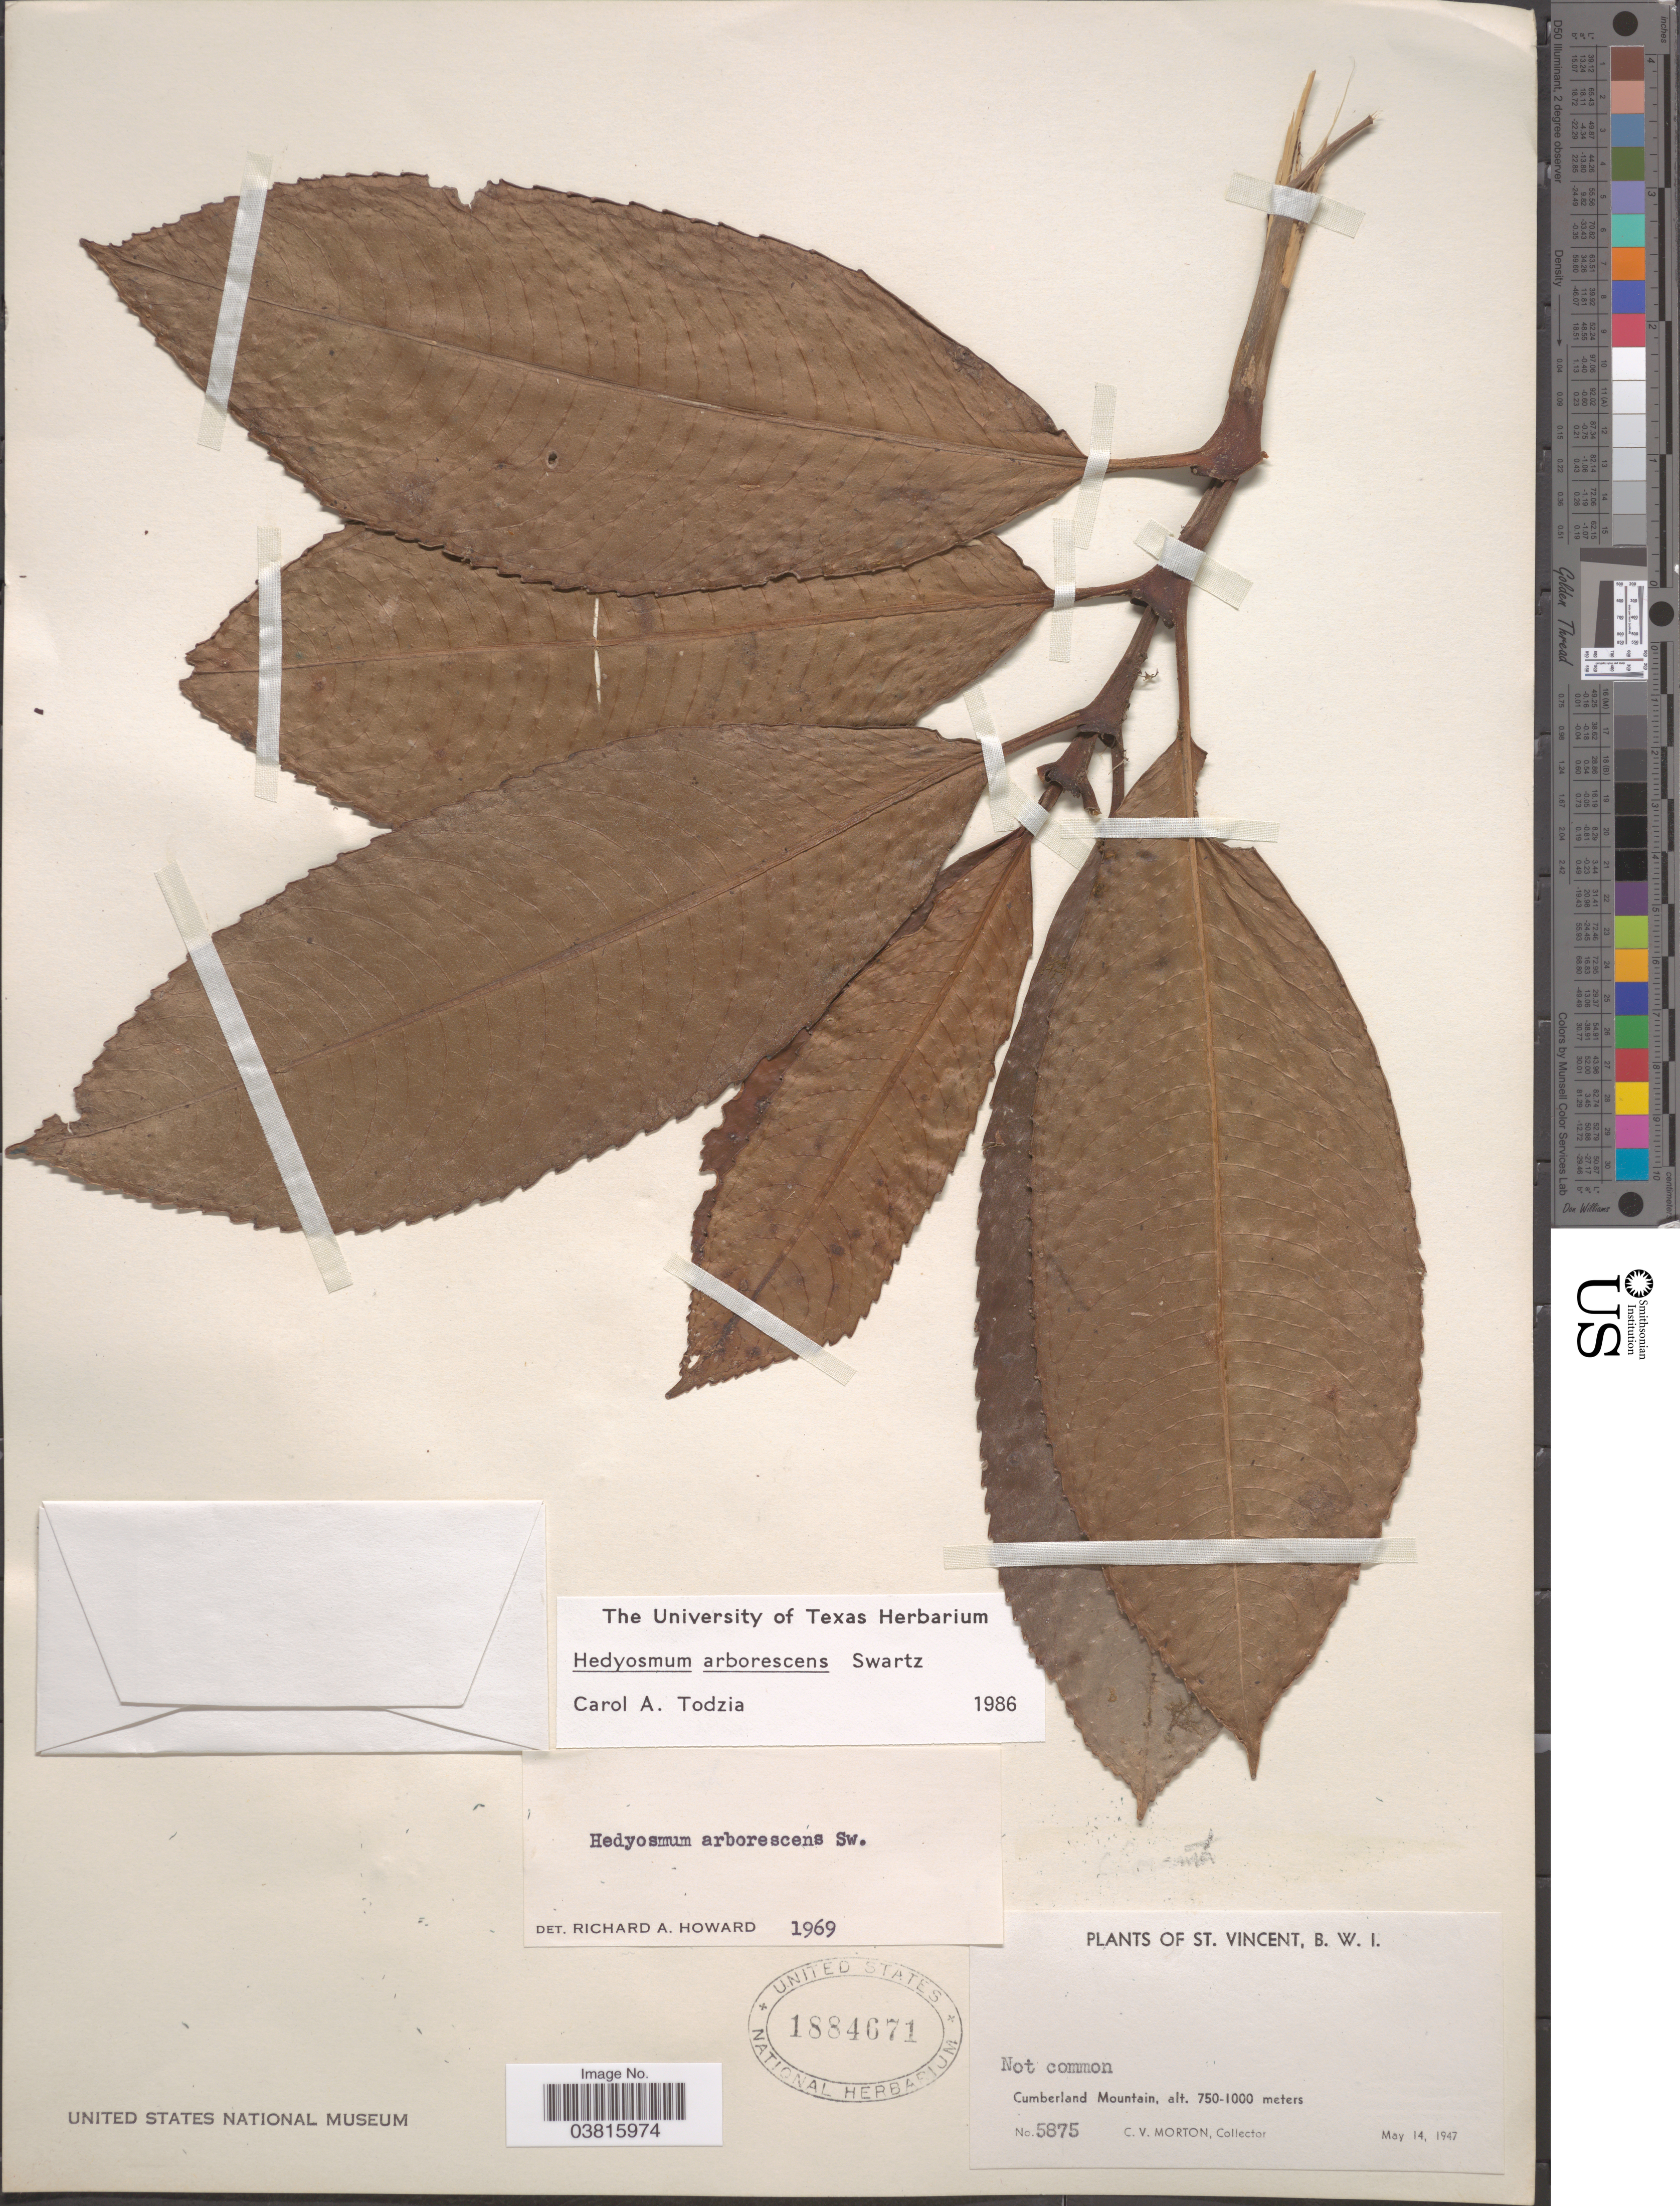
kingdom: Plantae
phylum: Tracheophyta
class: Magnoliopsida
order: Chloranthales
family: Chloranthaceae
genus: Hedyosmum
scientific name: Hedyosmum arborescens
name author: Sw.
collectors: C. V. Morton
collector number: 5875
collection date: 1947-05-14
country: St. Vincent - Grenadines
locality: St. Vincent, B.W.I. Cumberland Mountain.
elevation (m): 750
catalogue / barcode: US 1884671